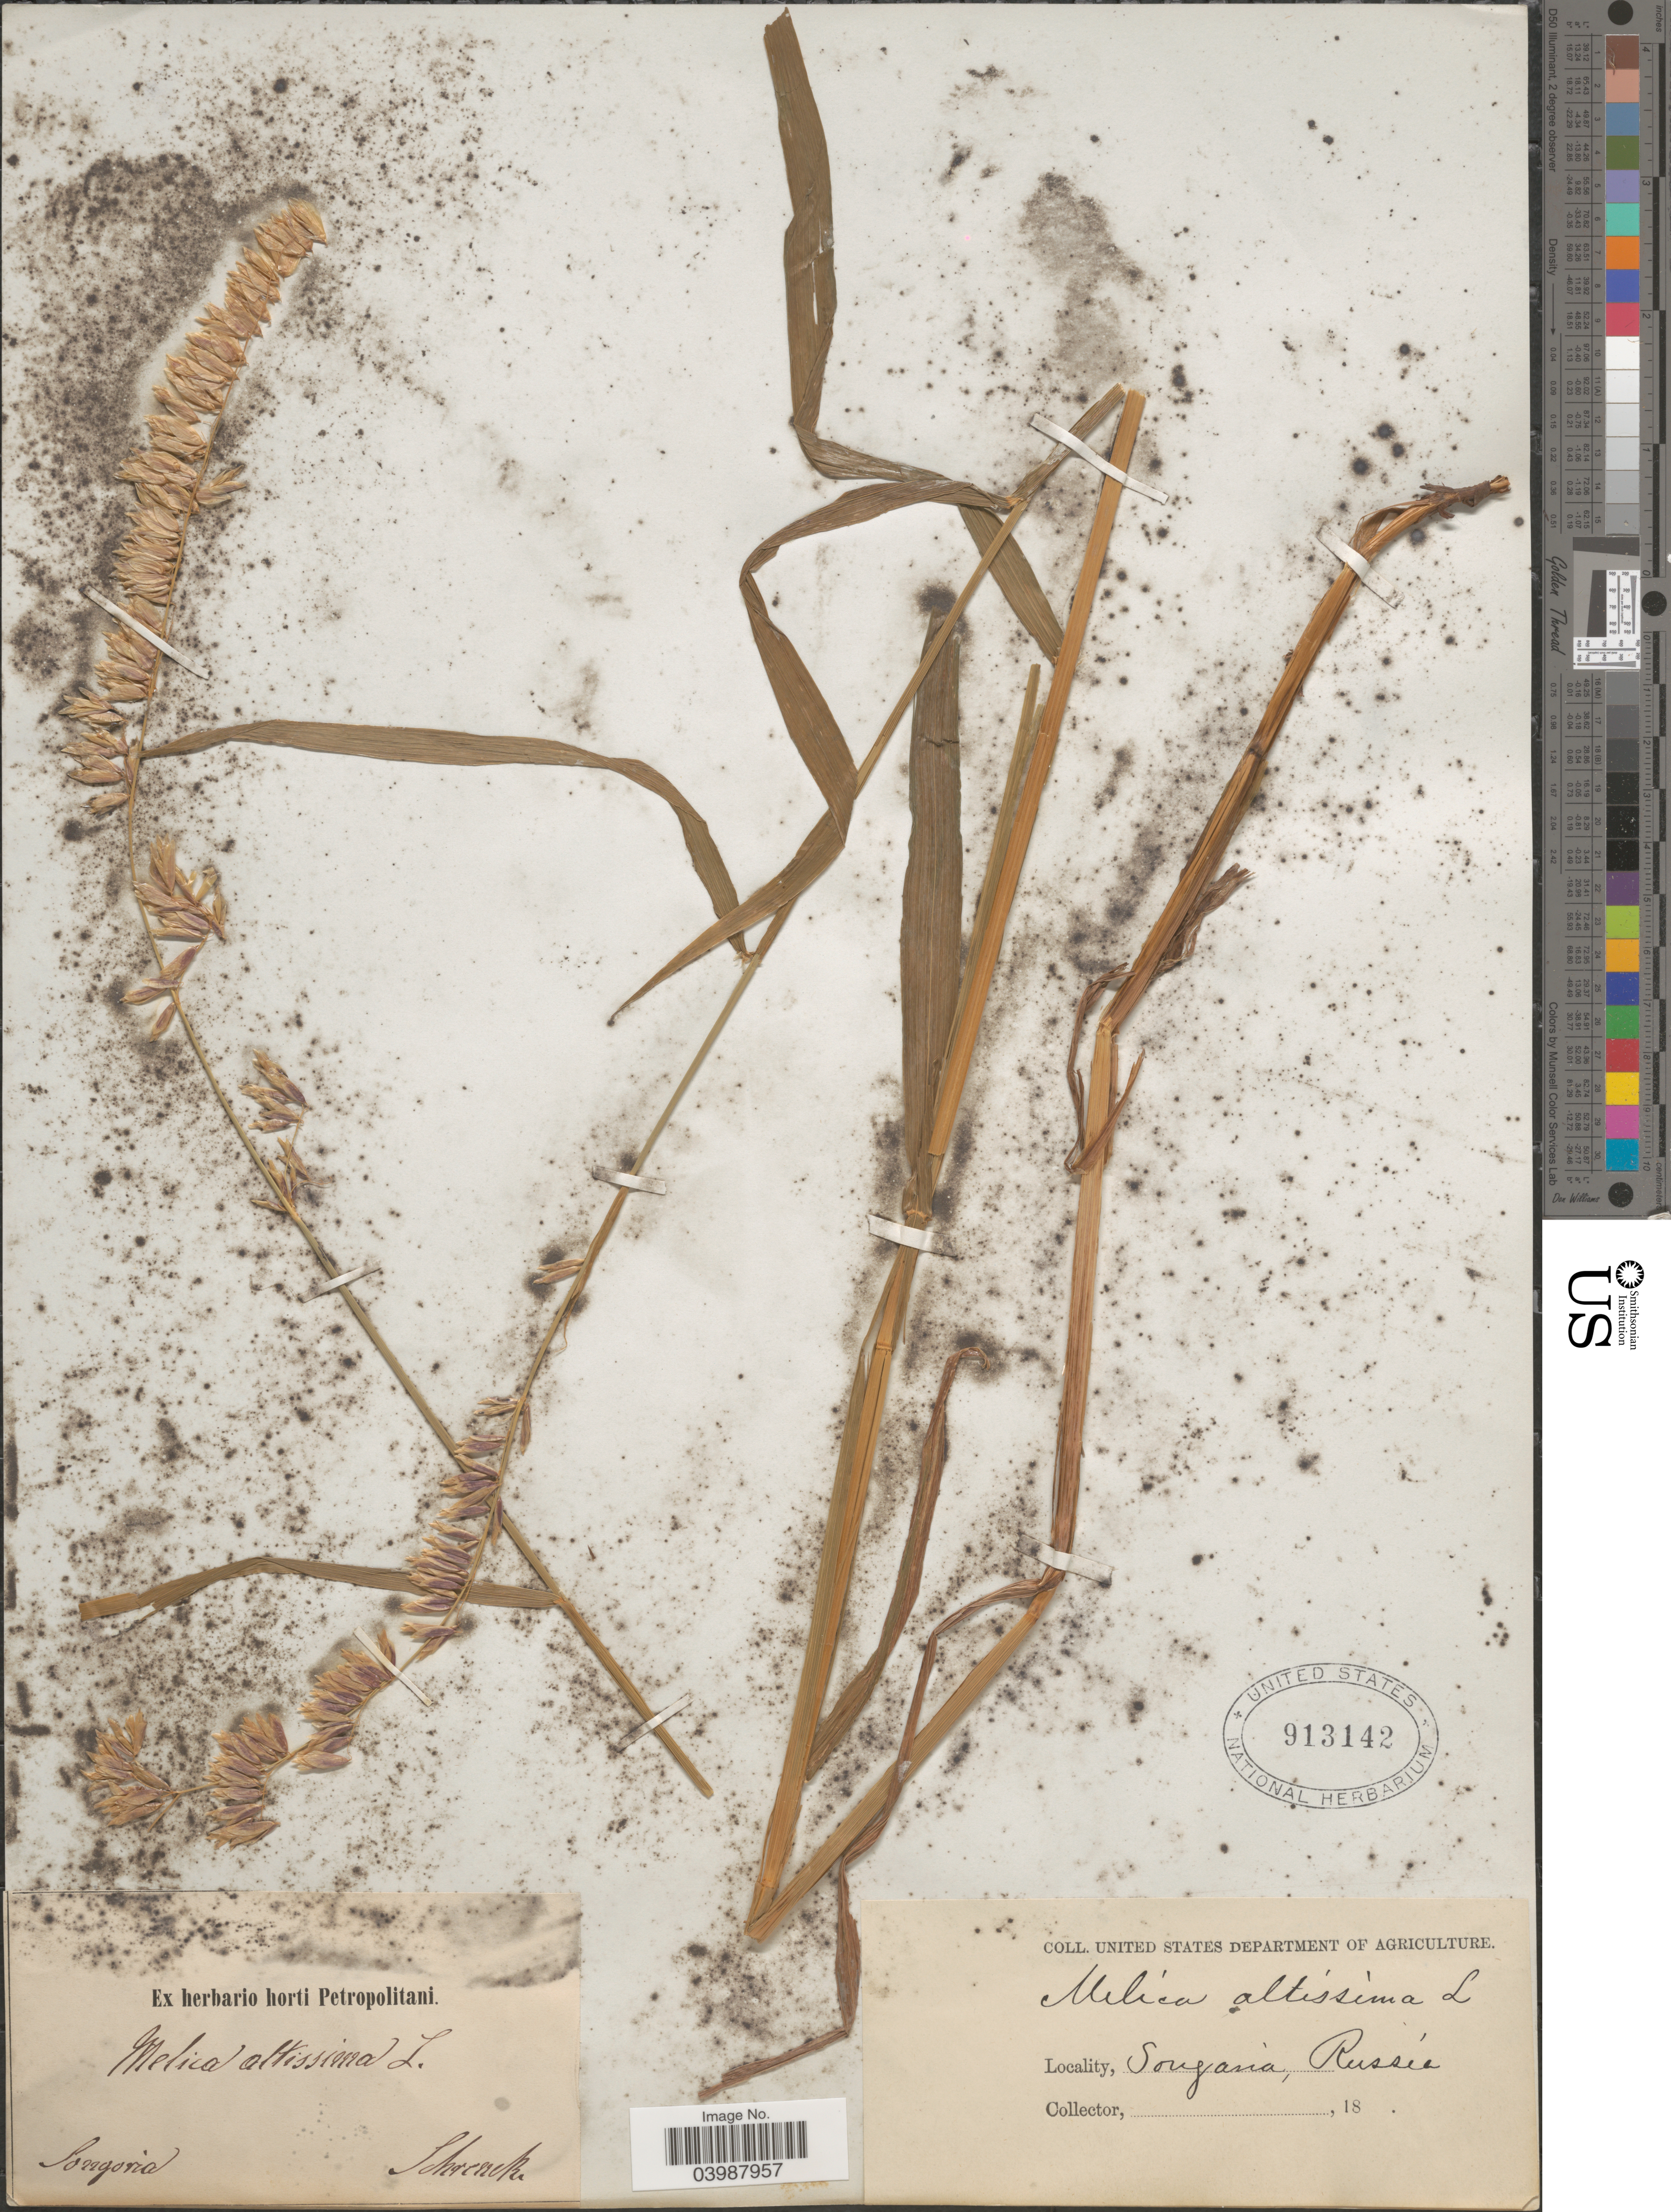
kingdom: Plantae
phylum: Tracheophyta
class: Liliopsida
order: Poales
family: Poaceae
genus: Melica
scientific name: Melica altissima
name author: L.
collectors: A.G. Schrenk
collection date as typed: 18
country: Kazakhstan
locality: Songoria, Russia.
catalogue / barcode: US 913142